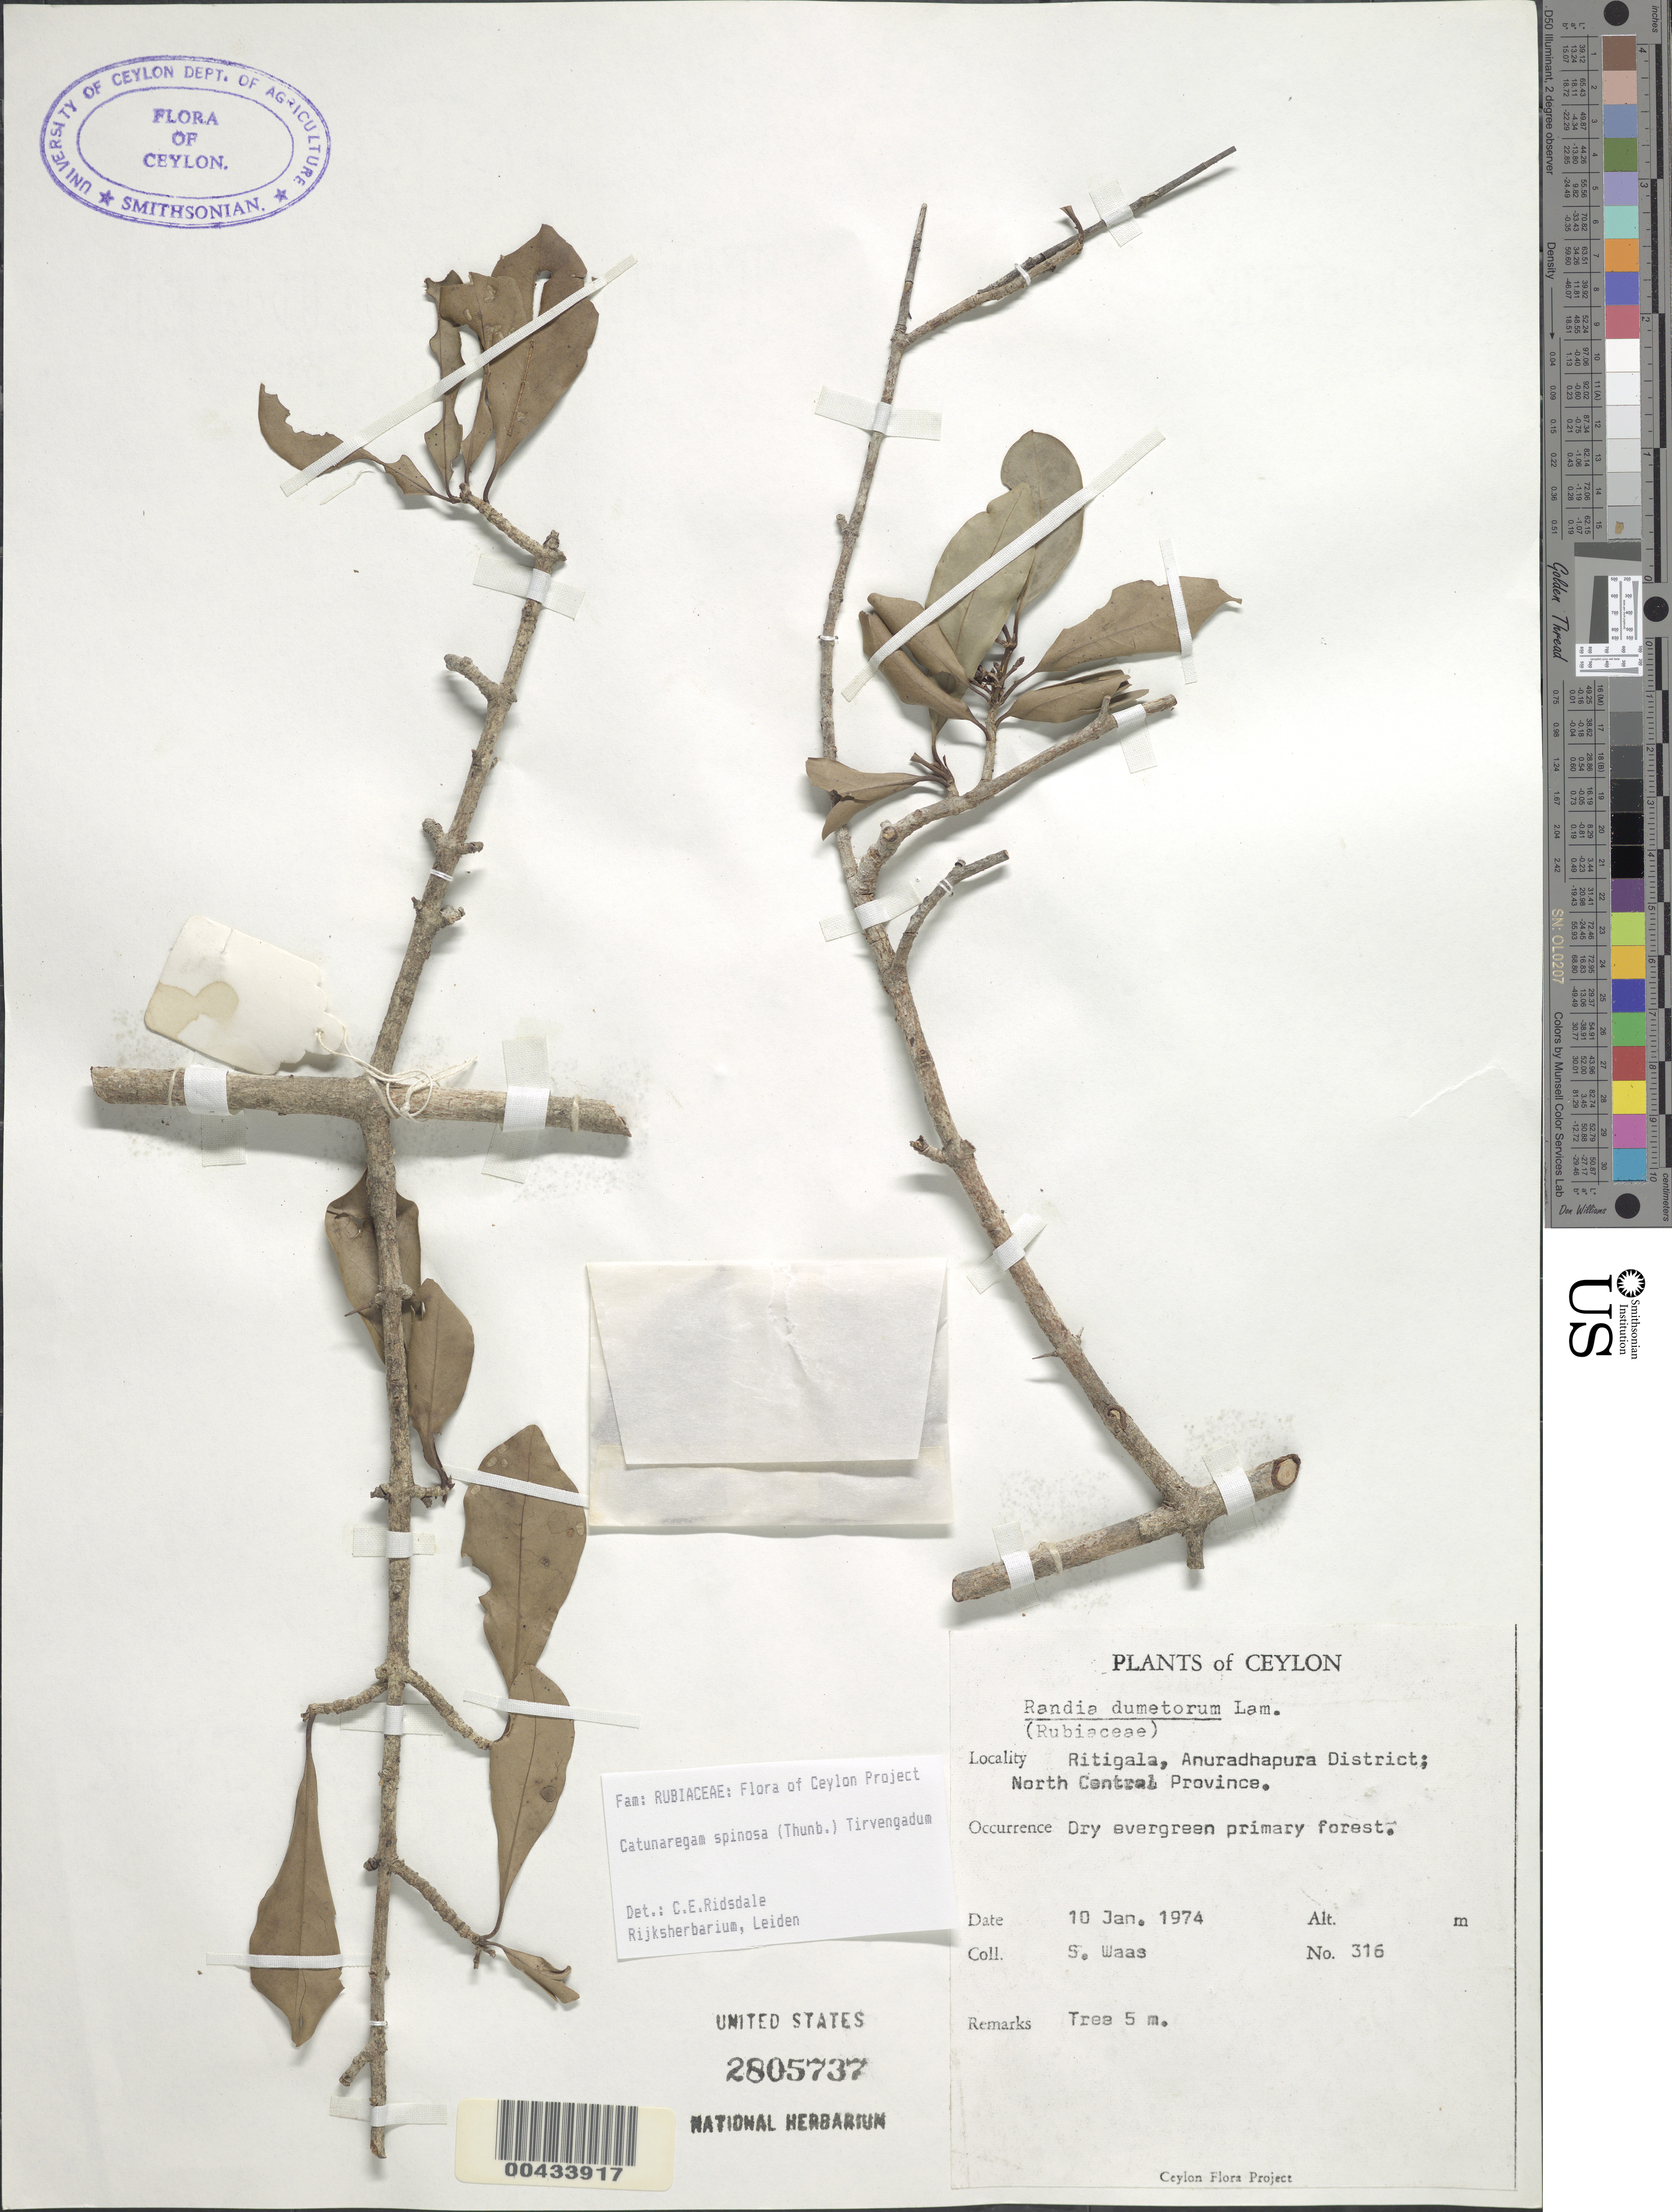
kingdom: Plantae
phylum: Tracheophyta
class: Magnoliopsida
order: Gentianales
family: Rubiaceae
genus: Catunaregam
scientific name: Catunaregam spinosa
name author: (Thunb.) Tirveng.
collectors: S. Waas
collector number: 316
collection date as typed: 10 Jan 1974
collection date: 1974-01-10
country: Sri Lanka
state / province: North Central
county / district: Anuradhapura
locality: Ritigala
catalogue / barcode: US 2805737